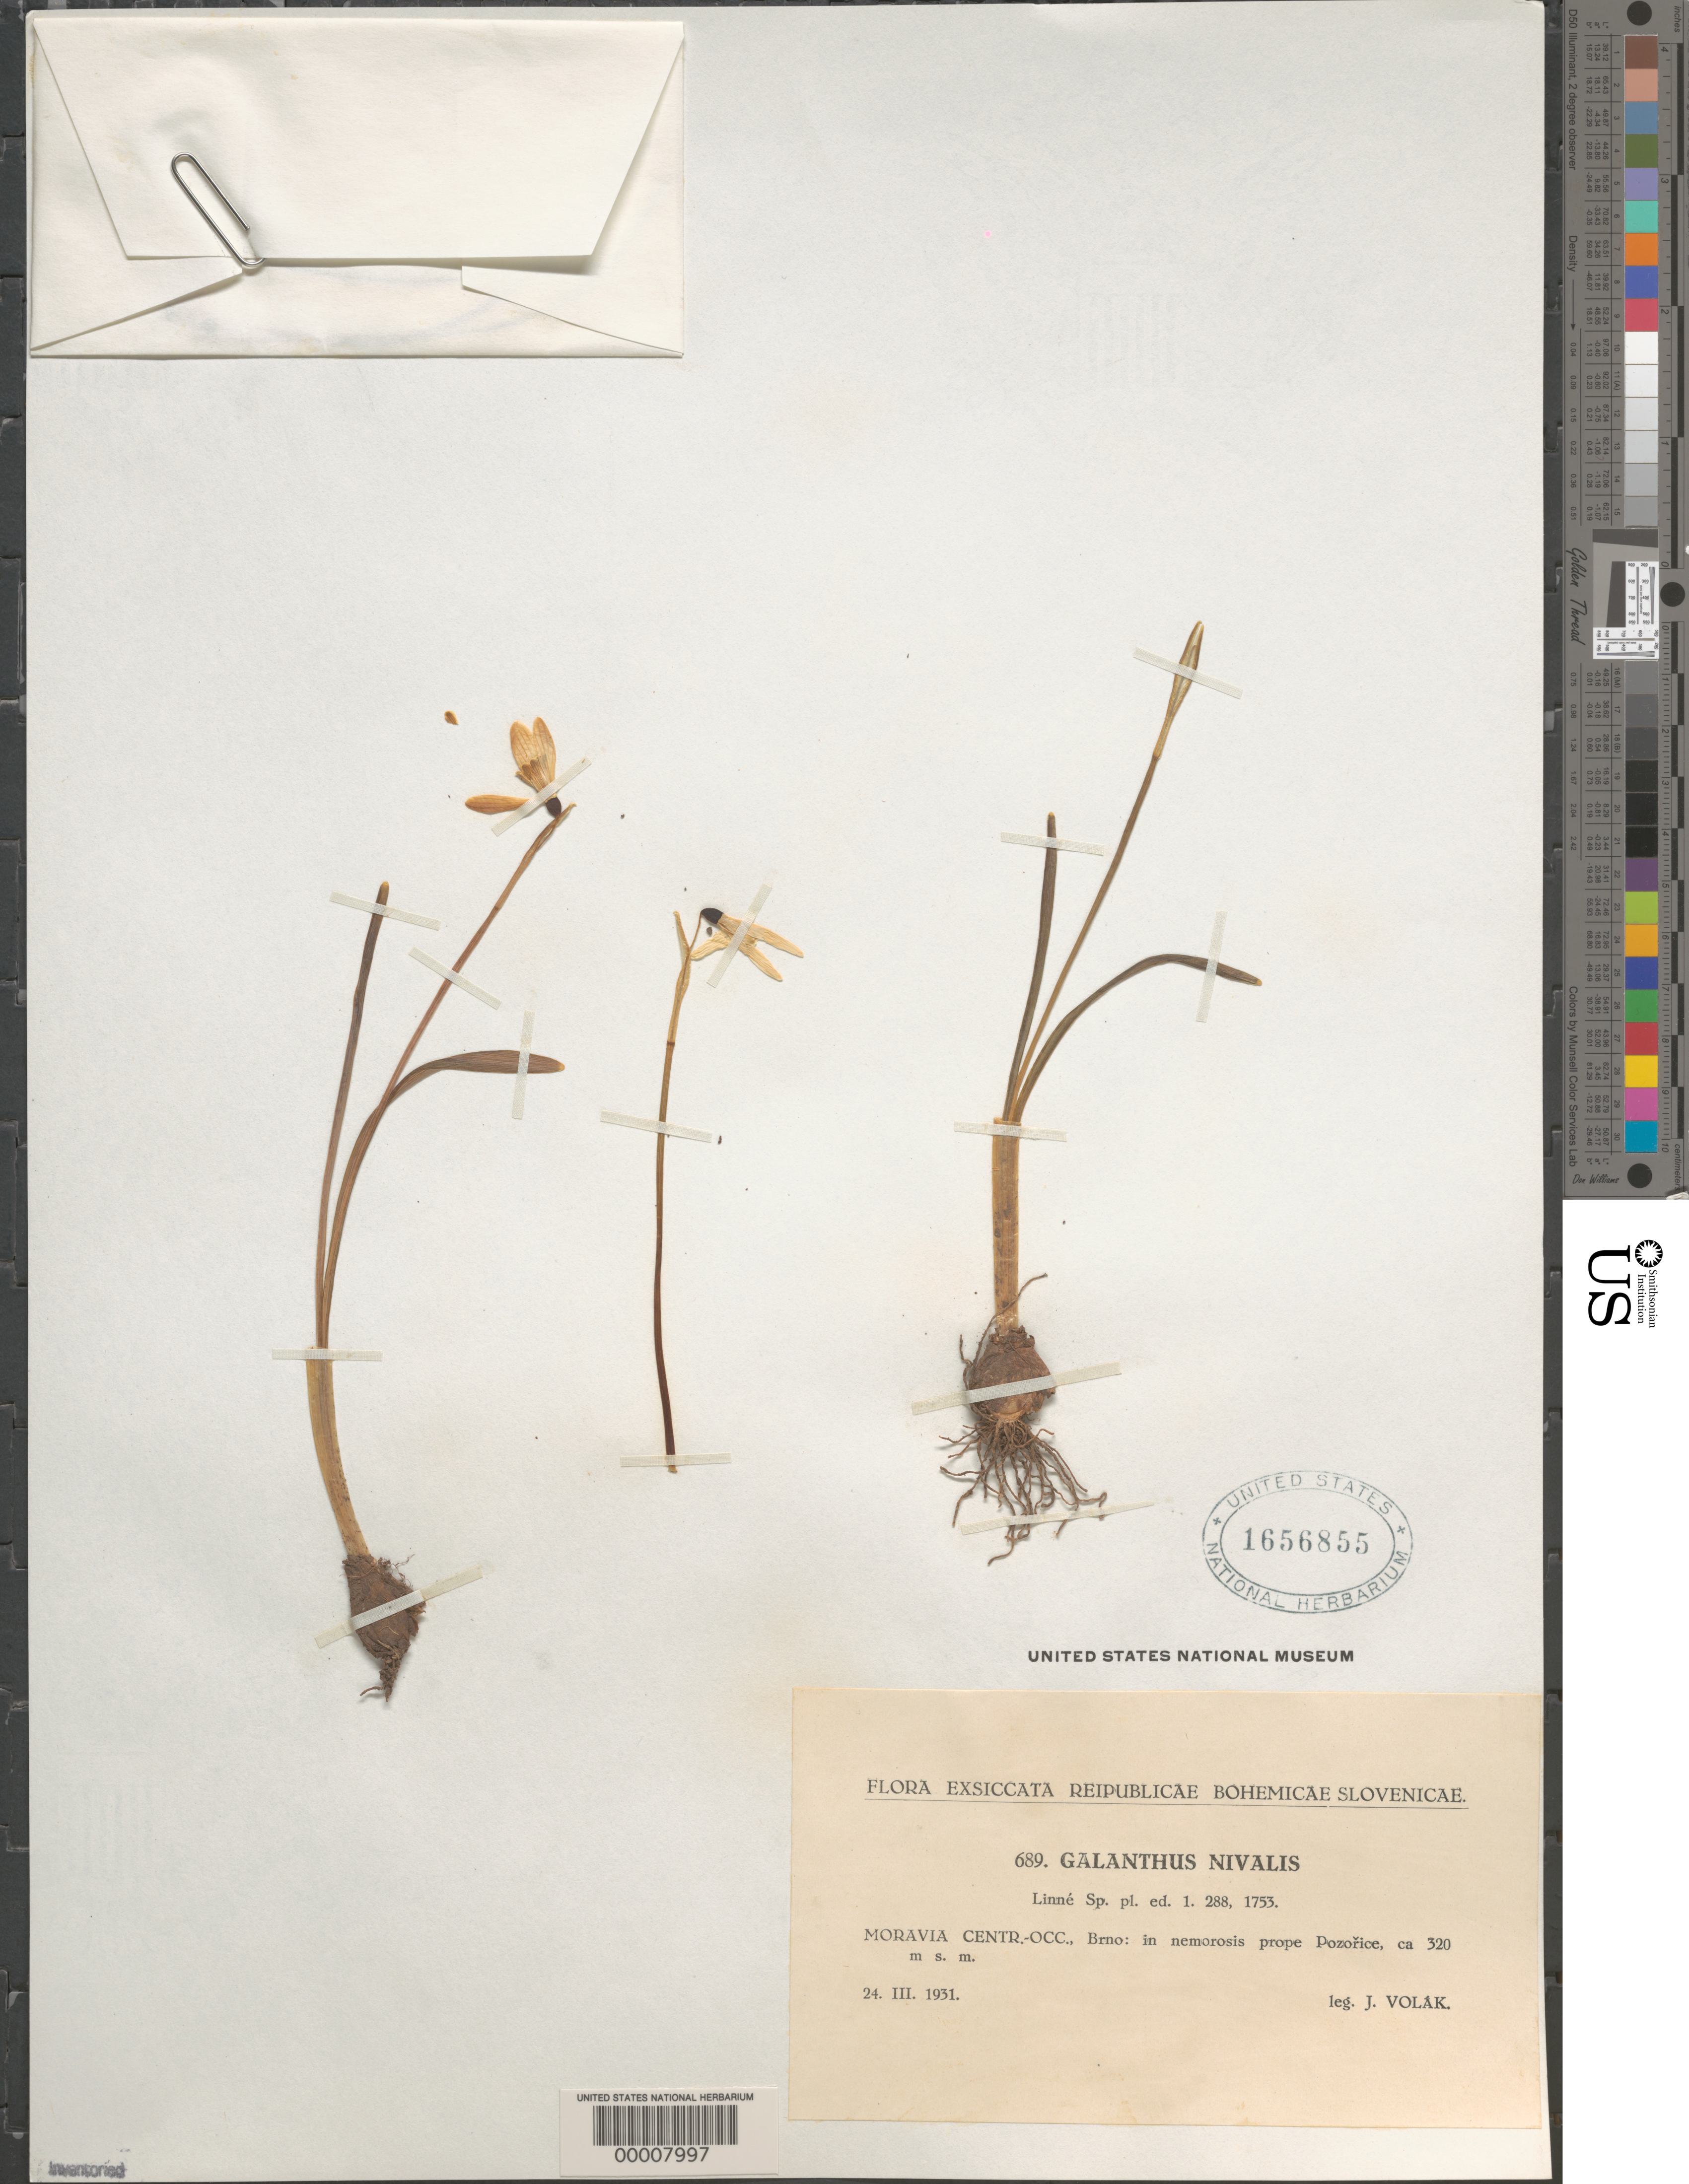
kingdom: Plantae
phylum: Tracheophyta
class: Liliopsida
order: Asparagales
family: Amaryllidaceae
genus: Galanthus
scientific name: Galanthus nivalis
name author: L.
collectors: J. Volak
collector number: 689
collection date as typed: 24 Mar 1931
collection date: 1931-03-24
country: Czechia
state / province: South Moravian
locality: Near Pozorice, Brno. [Brno-Mesto or Brno-Venkov District?]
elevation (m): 320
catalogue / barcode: US 1656855